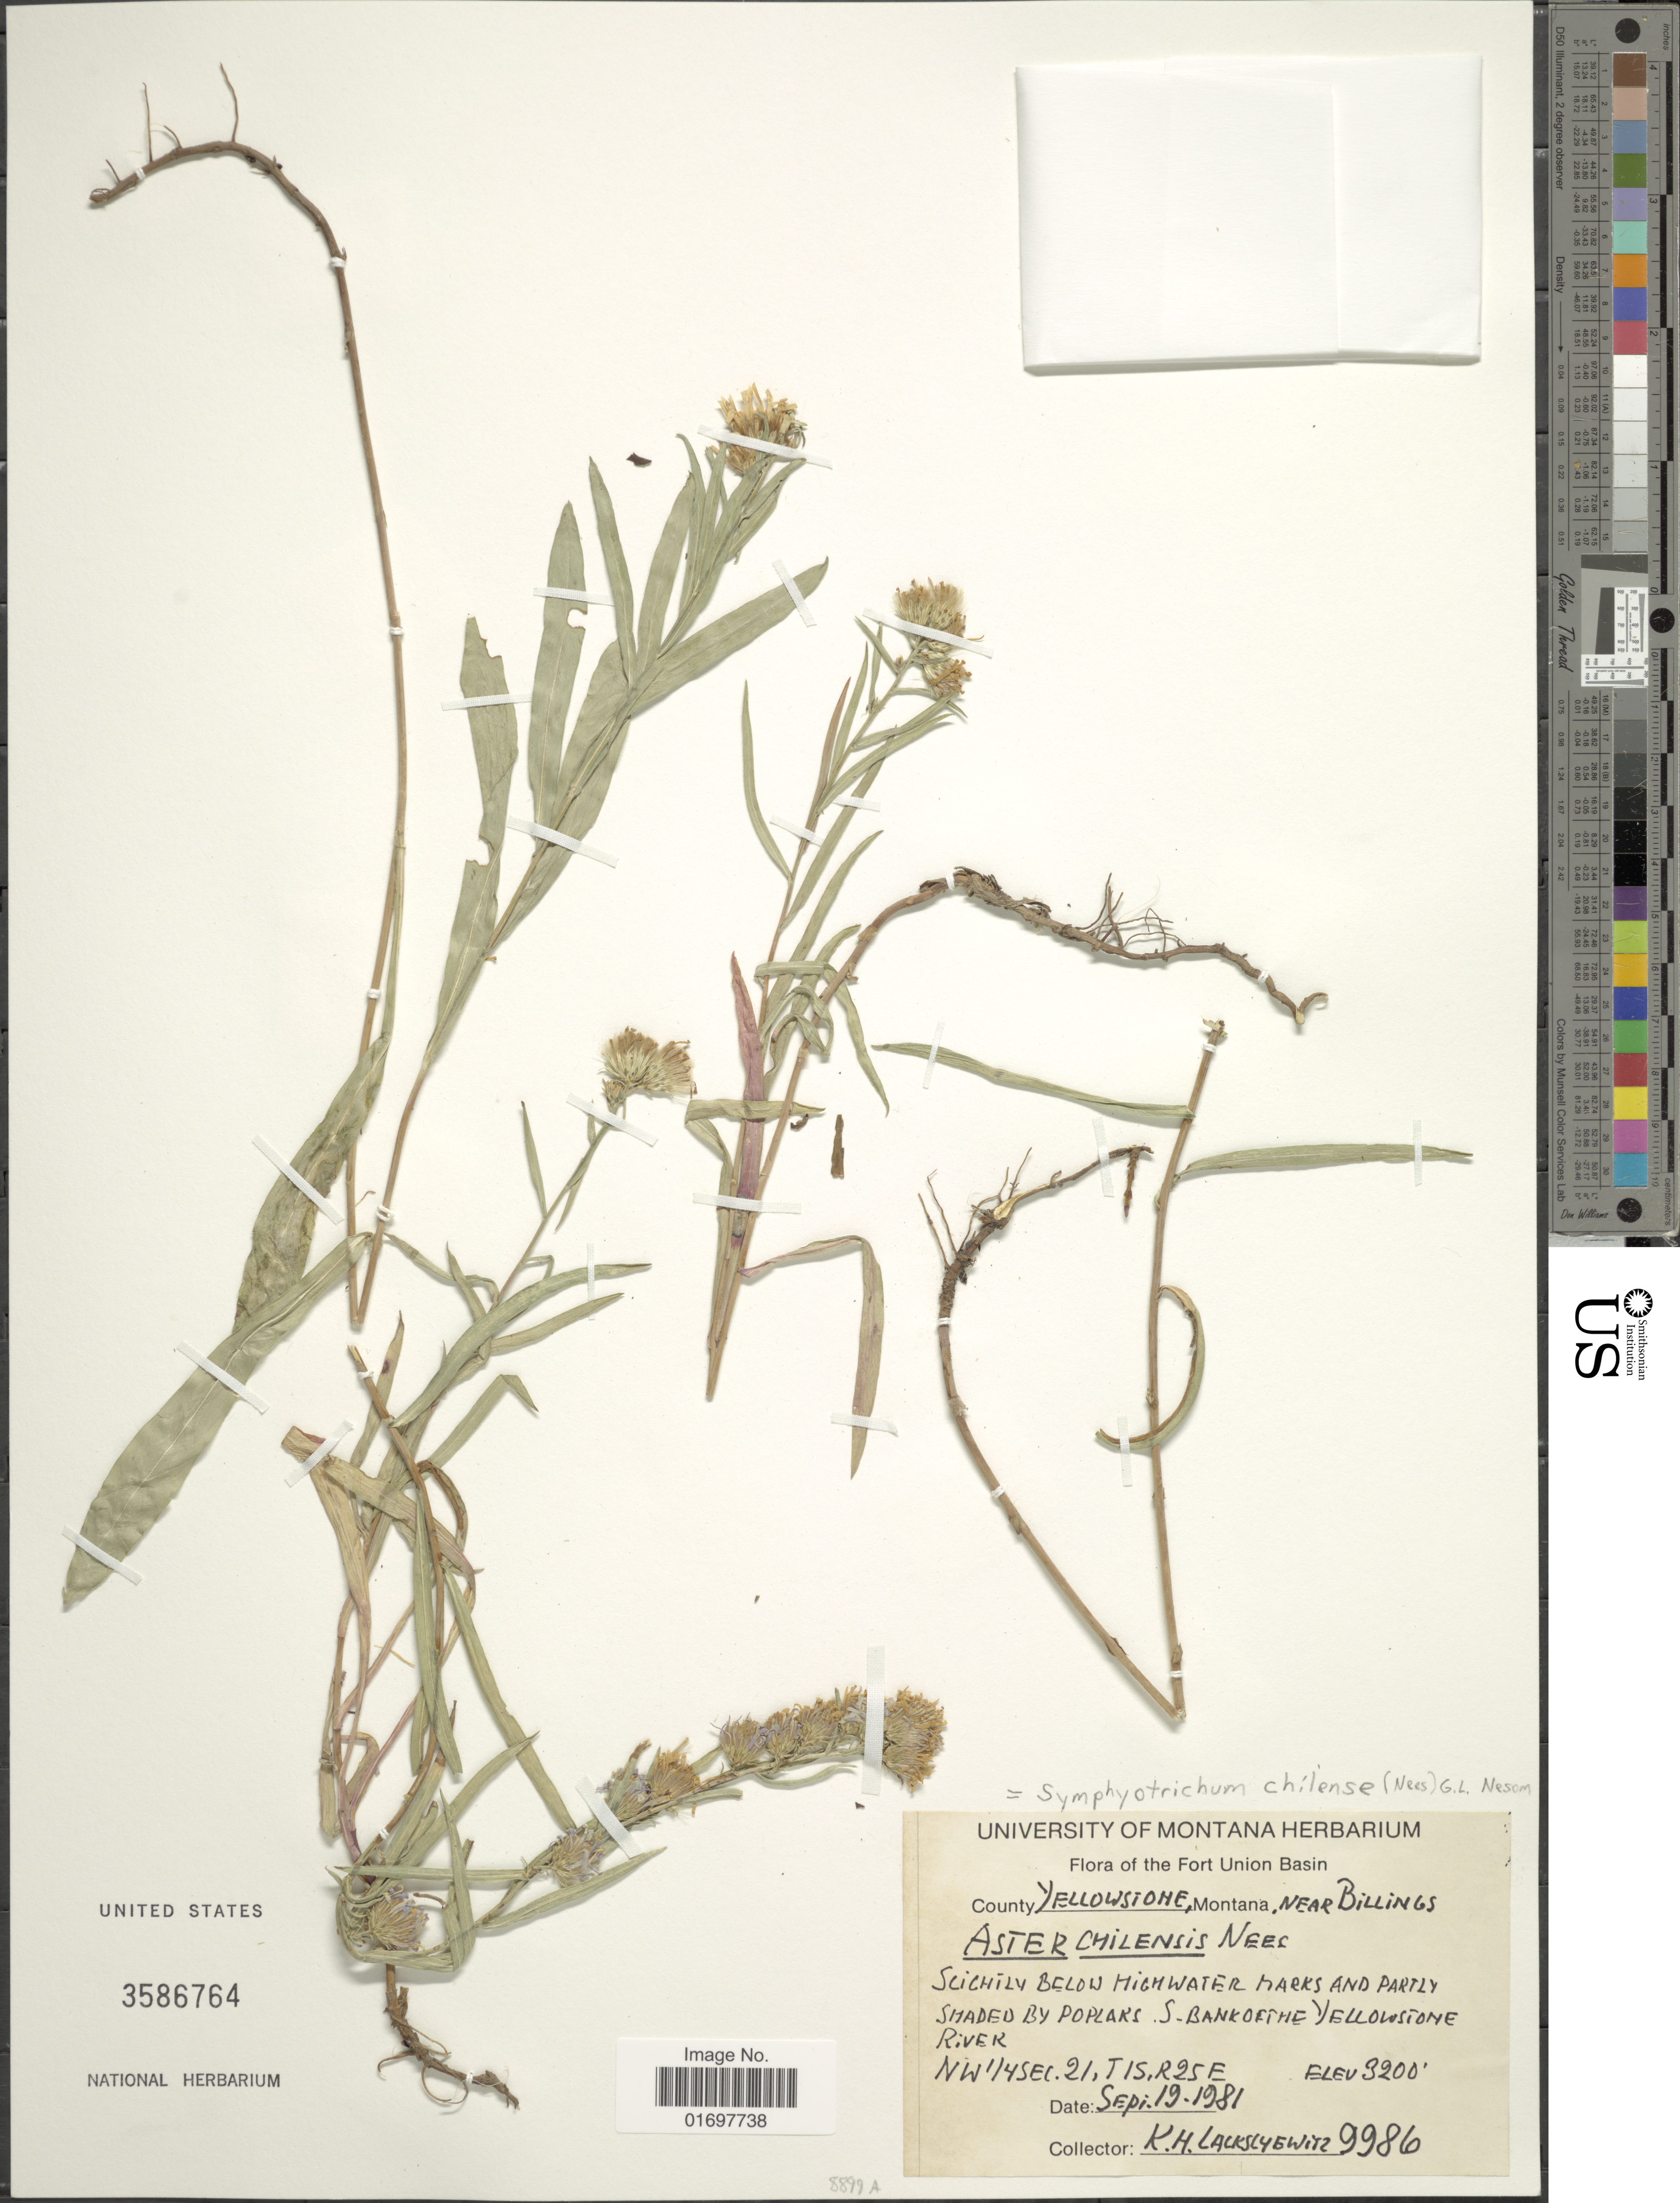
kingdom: Plantae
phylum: Tracheophyta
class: Magnoliopsida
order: Asterales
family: Asteraceae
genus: Symphyotrichum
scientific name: Symphyotrichum chilense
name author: (Nees) G.L. Nesom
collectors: K. Lackschewitz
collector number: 9986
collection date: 1981-09-19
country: United States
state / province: Montana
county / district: Yellowstone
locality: Fort Union Basin, Near Billings, S. bank of the Yellowstone River NW ¼ Sec.21, T15, R25E.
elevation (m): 975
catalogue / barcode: US 3586764